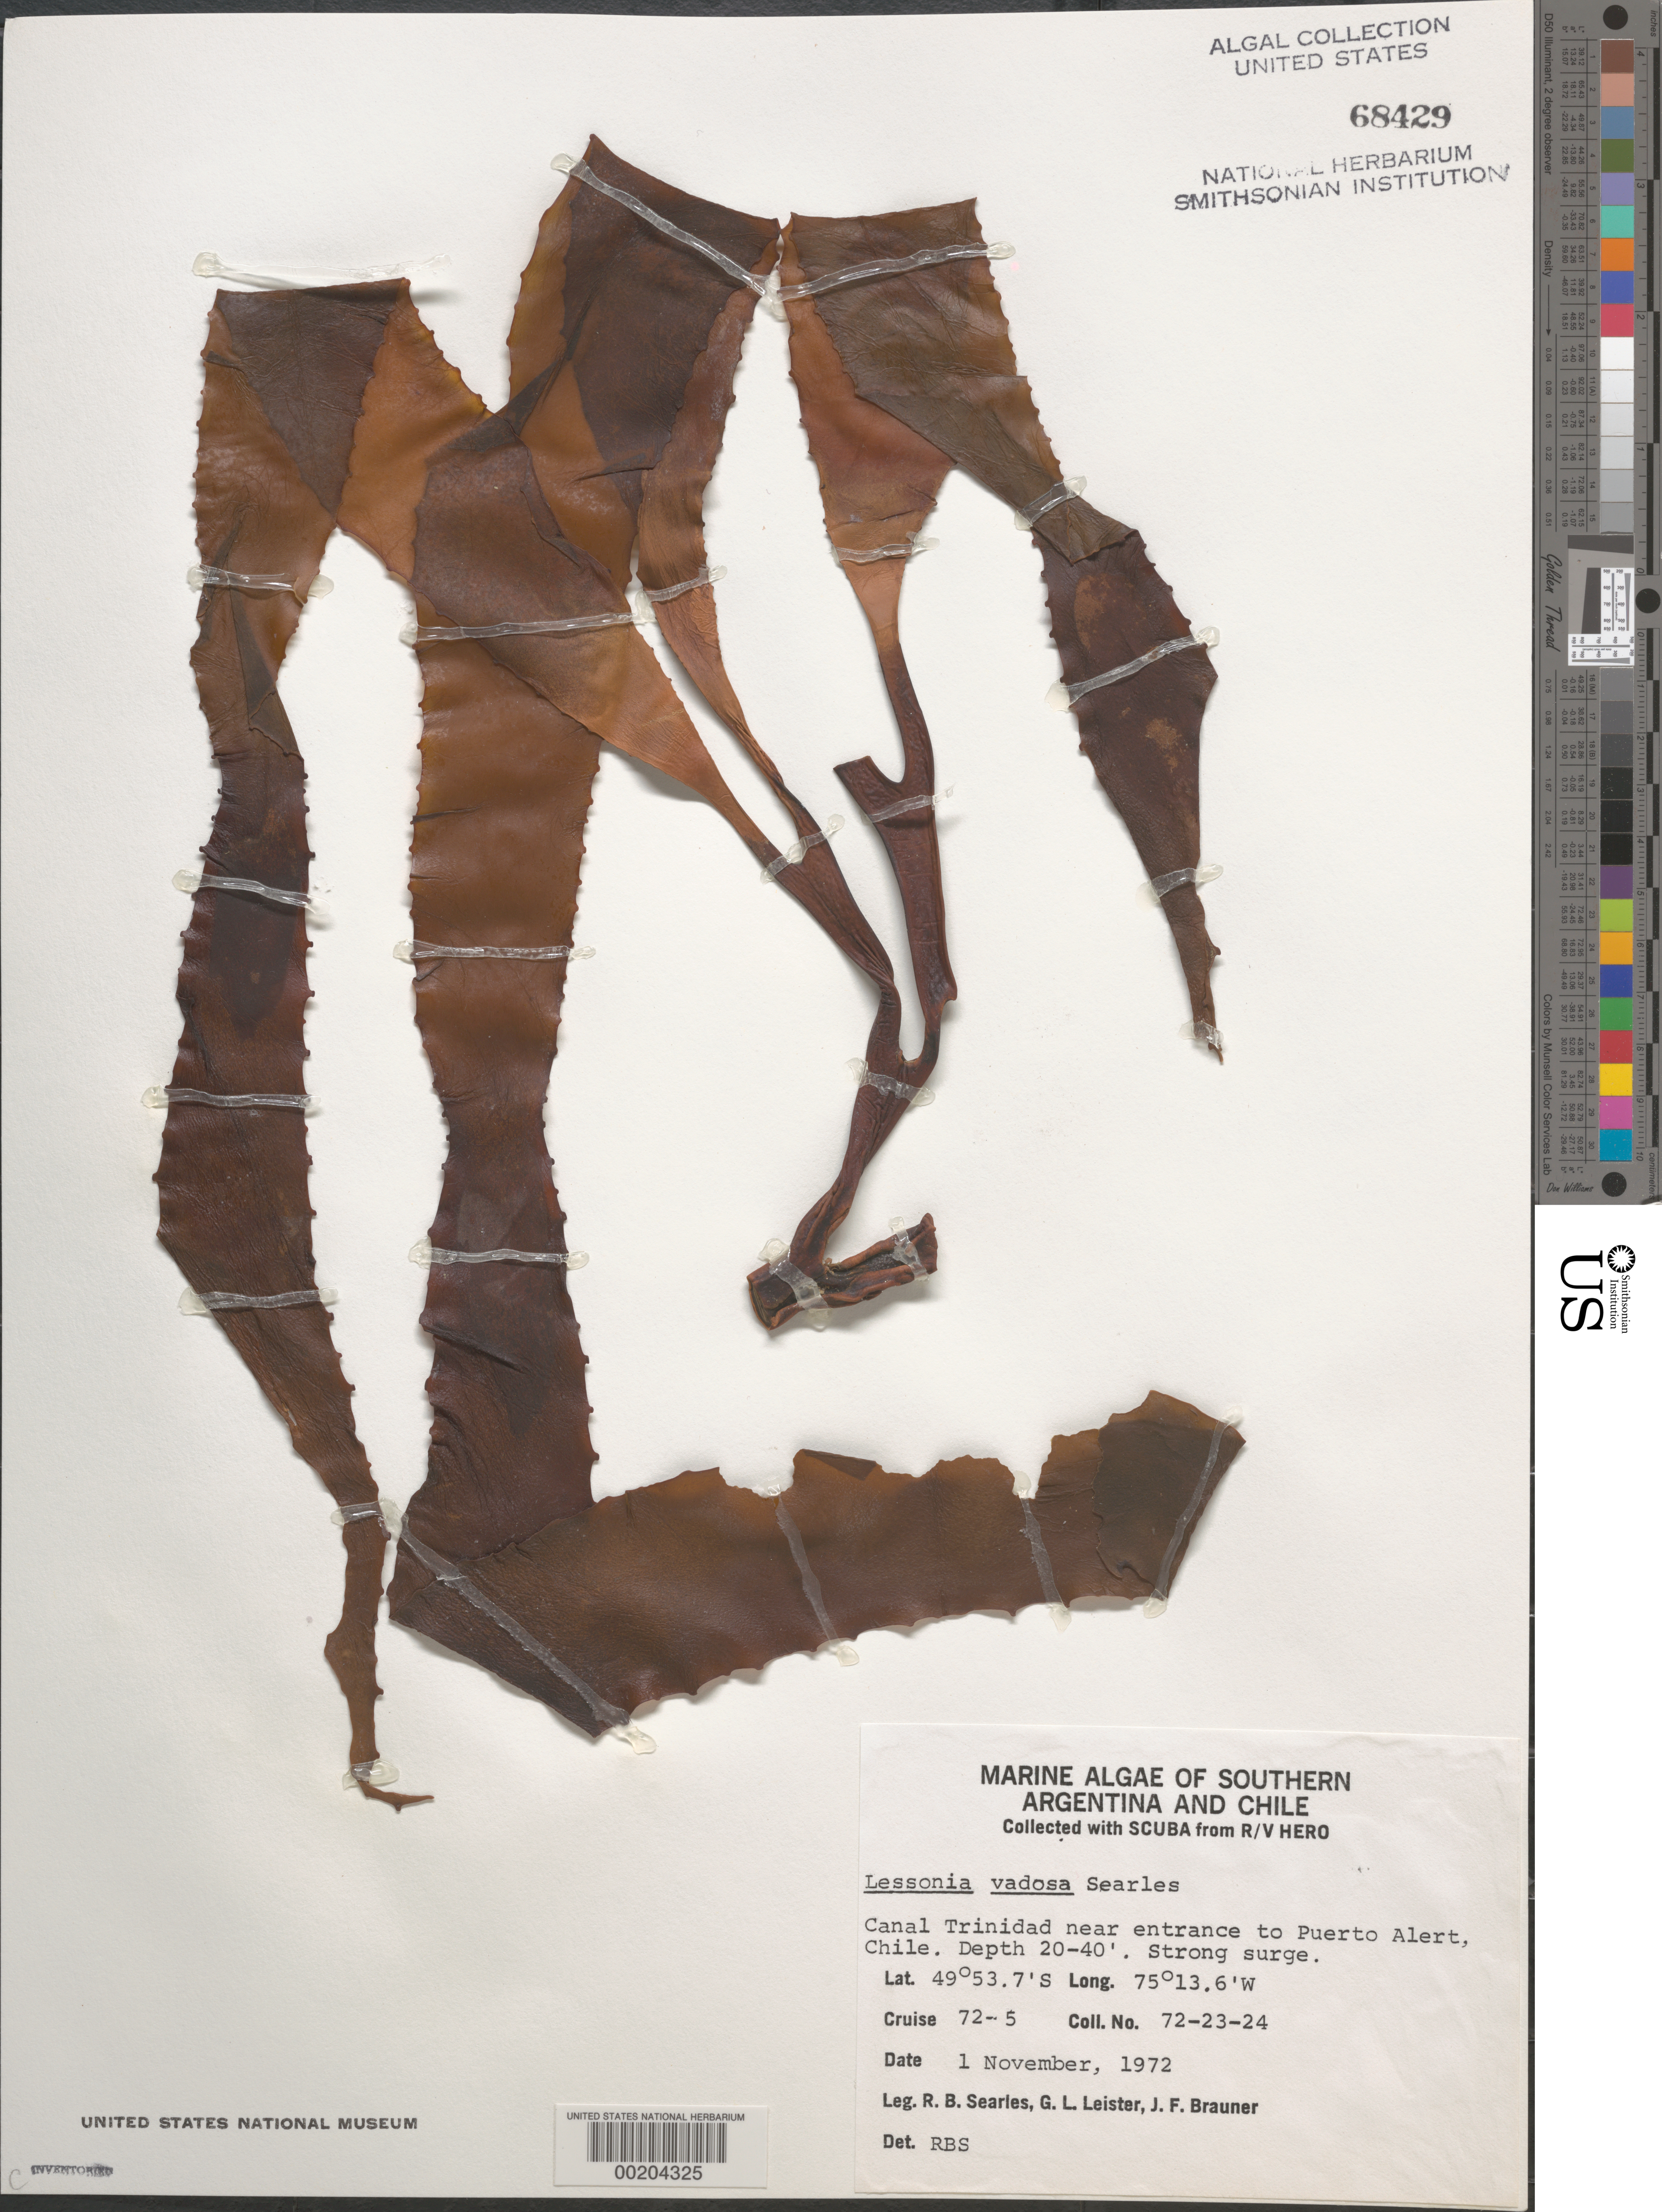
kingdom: Chromista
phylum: Ochrophyta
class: Phaeophyceae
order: Laminariales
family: Lessoniaceae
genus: Lessonia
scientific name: Lessonia flavicans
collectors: R. Searles, G. Leister & J. F. Brauner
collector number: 72-23-24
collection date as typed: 01 Nov 1972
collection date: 1972-11-01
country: Chile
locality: Canal trinidad, near puerto alert entrance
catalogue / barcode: US 68429